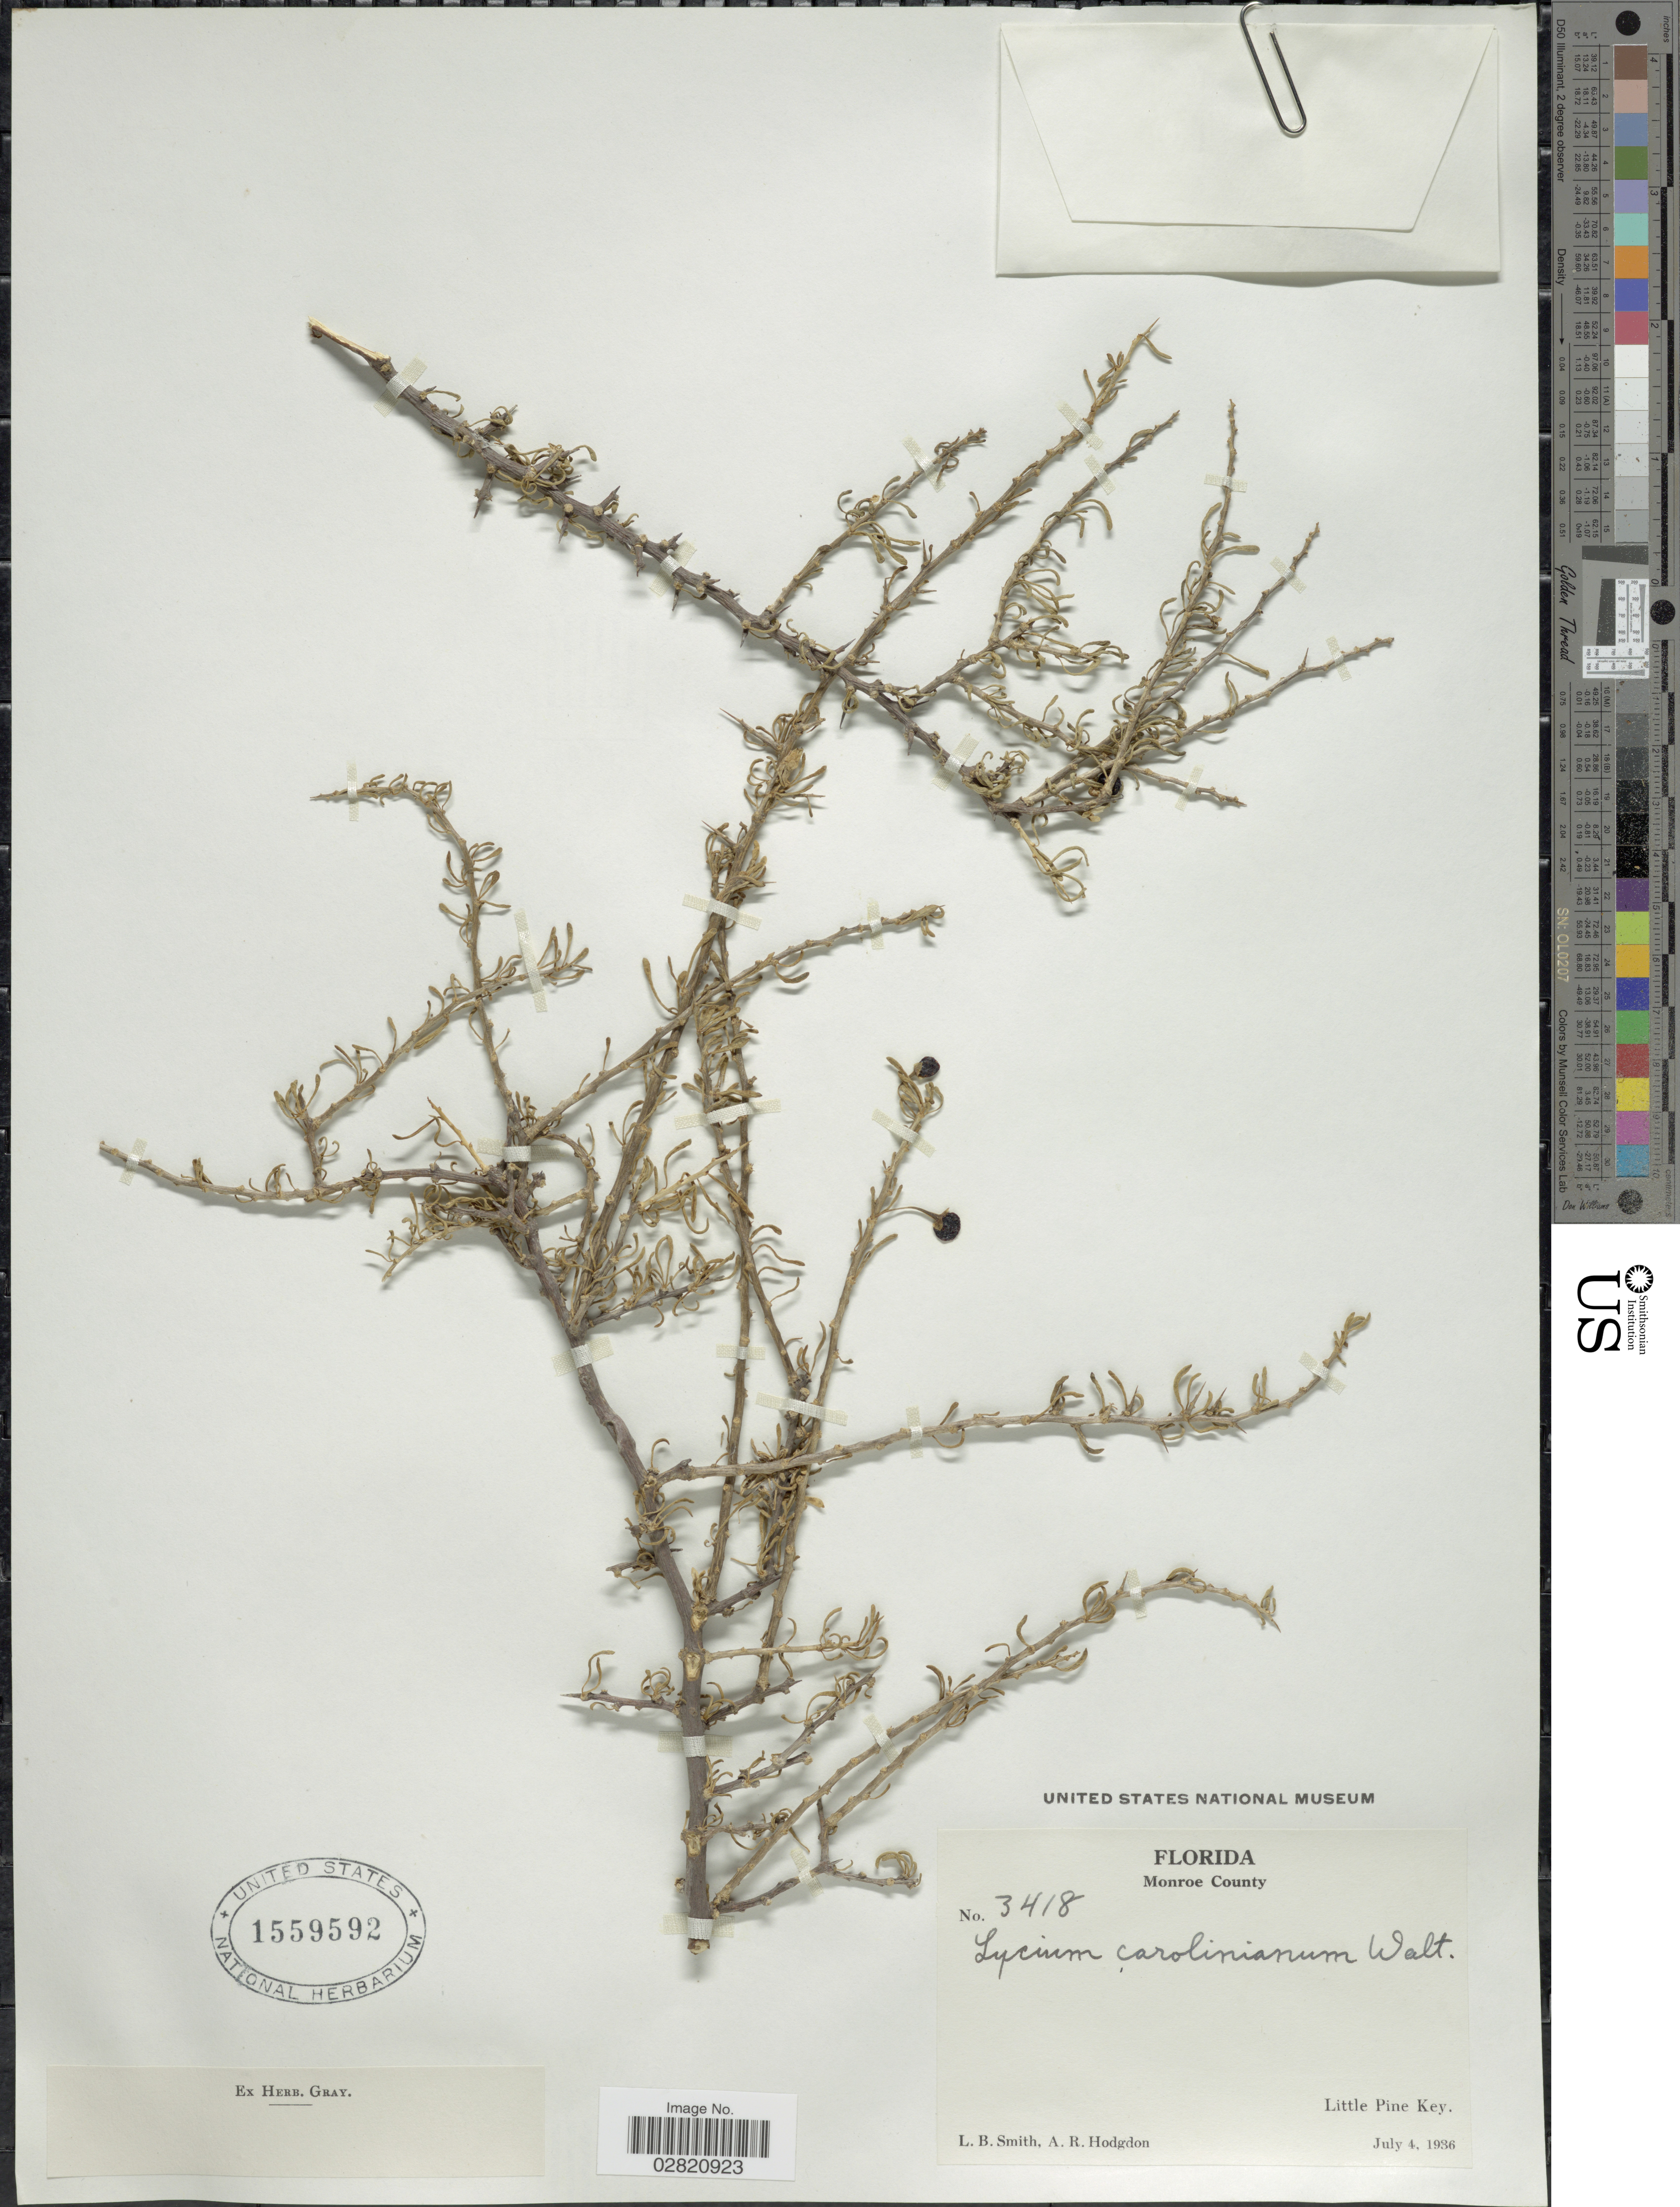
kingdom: Plantae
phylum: Tracheophyta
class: Magnoliopsida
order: Solanales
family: Solanaceae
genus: Lycium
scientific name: Lycium carolinianum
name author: Walter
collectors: L. Smith & A. R. Hodgdon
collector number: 3418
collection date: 1936-07-04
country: United States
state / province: Florida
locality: Monroe County, Little Pine Key.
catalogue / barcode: US 1559592